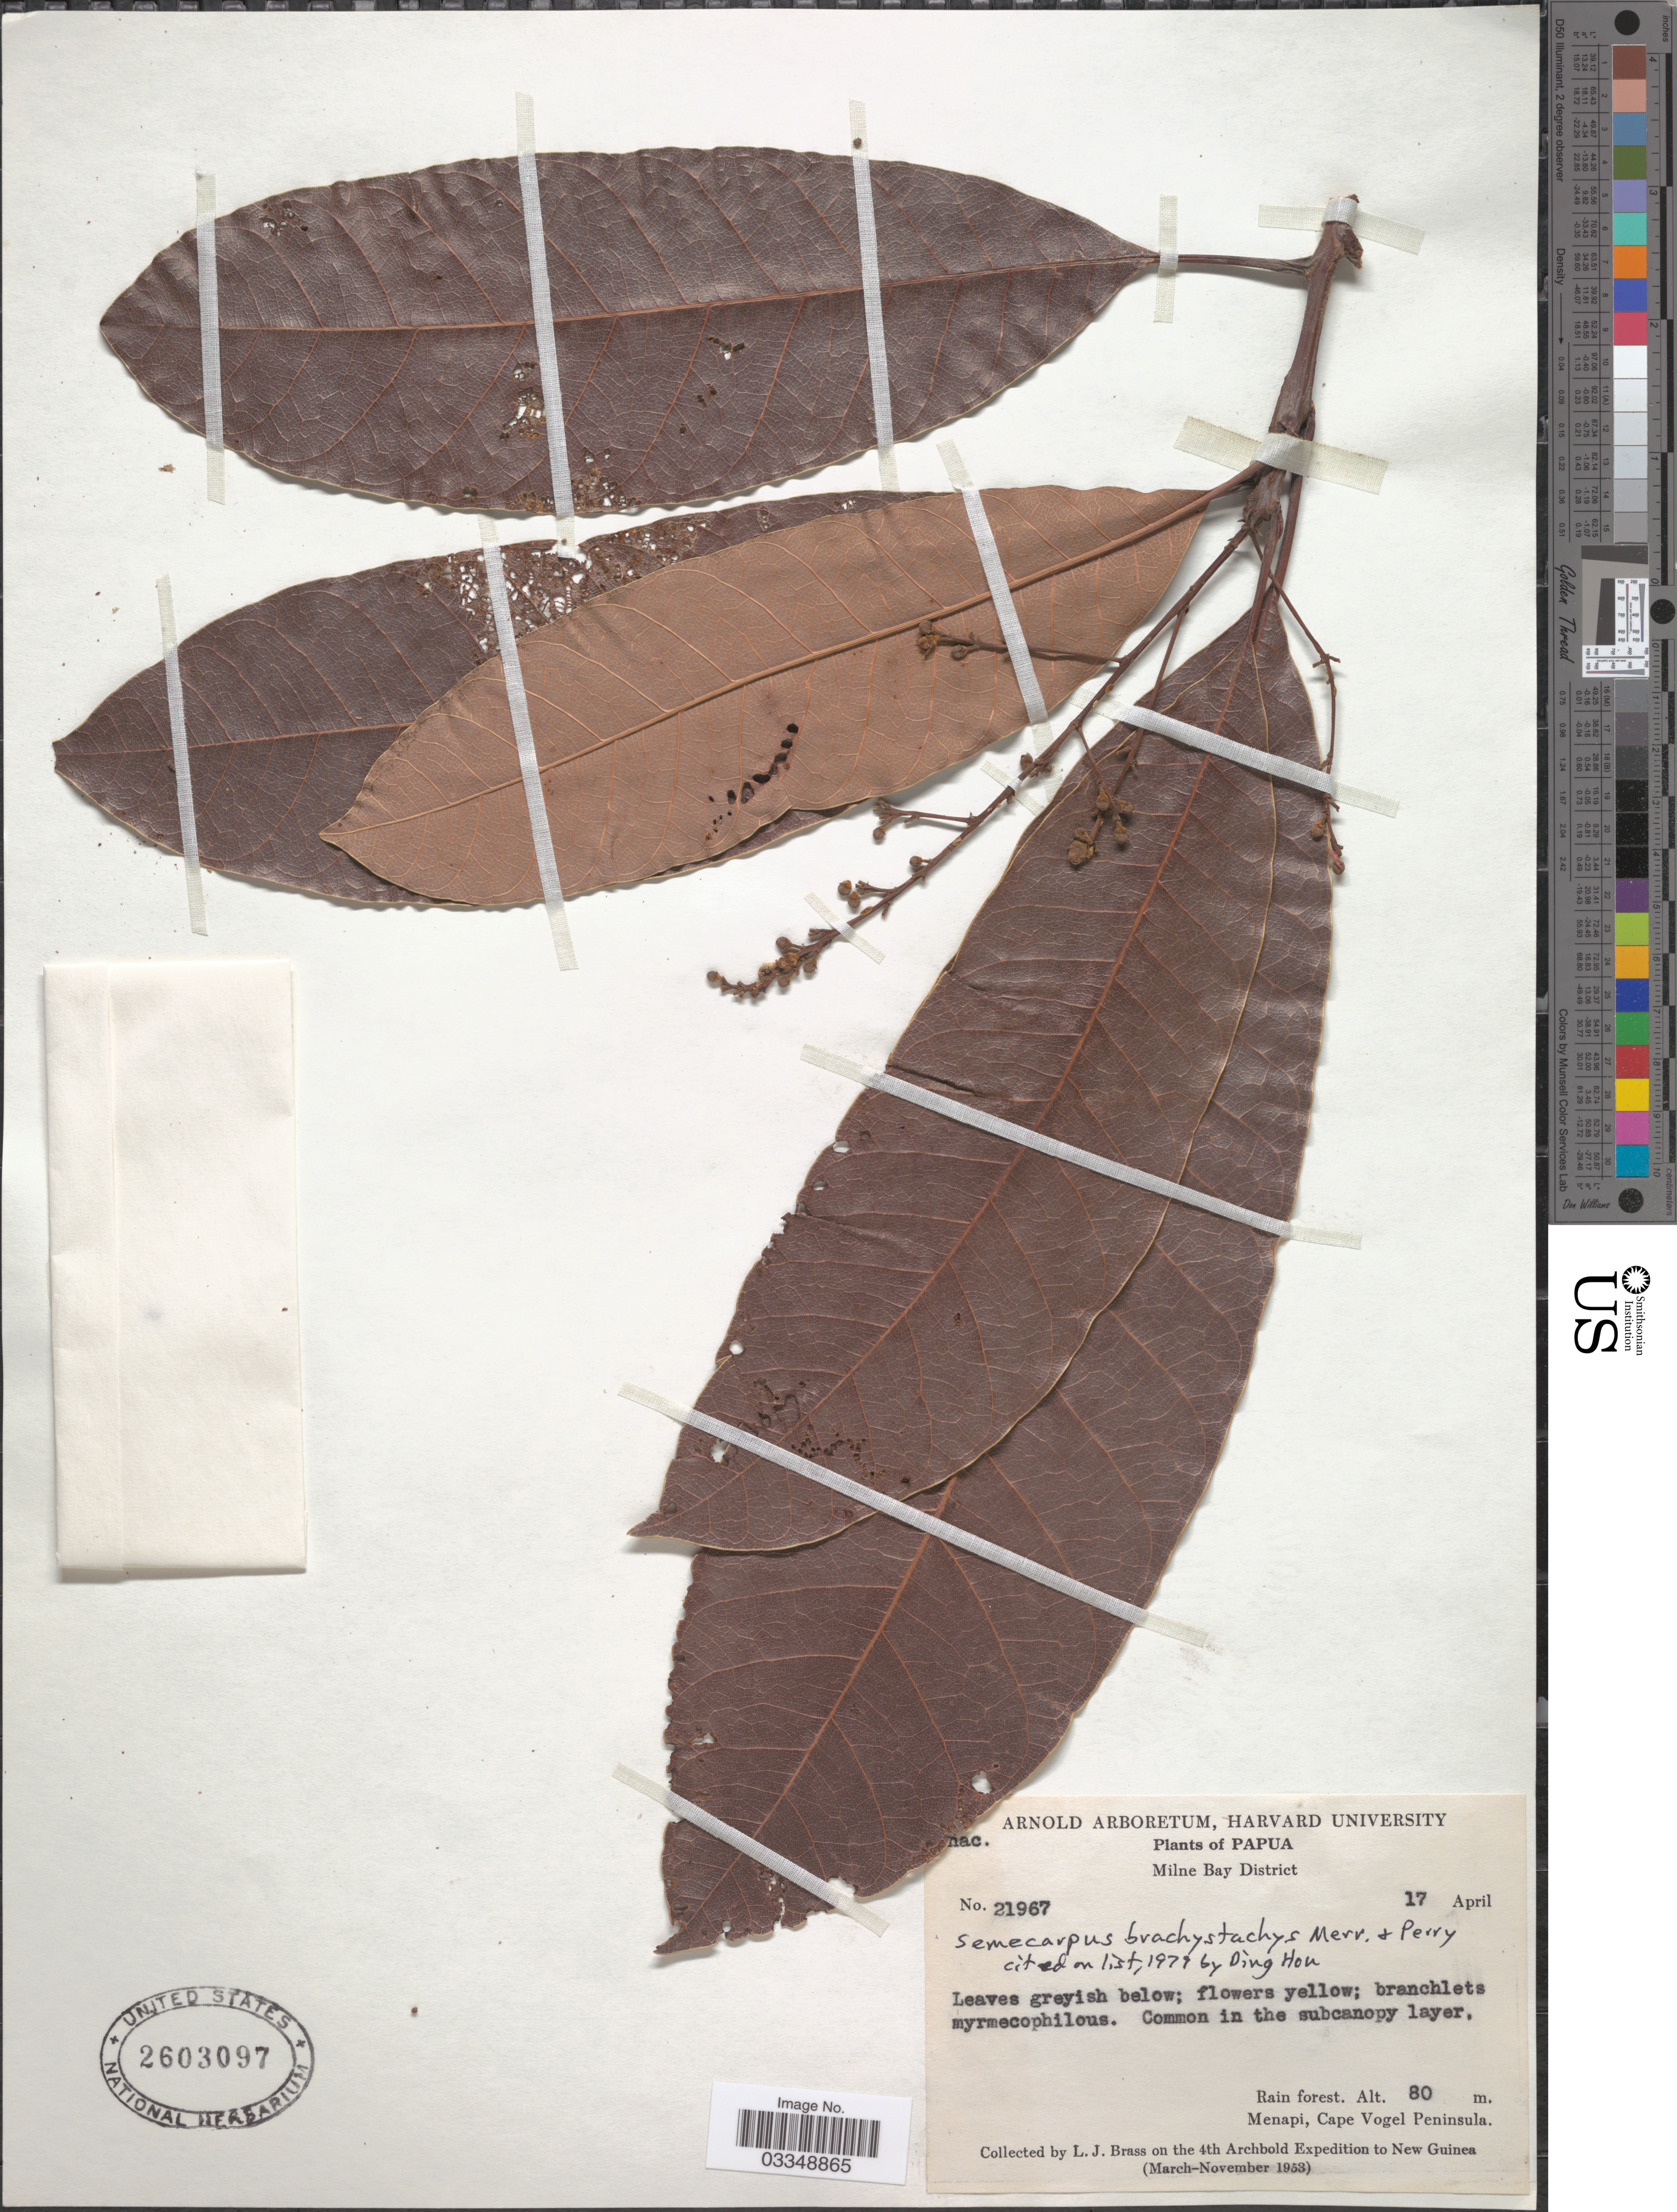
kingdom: Plantae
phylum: Tracheophyta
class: Magnoliopsida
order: Sapindales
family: Anacardiaceae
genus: Semecarpus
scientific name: Semecarpus brachystachys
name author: Merr. & L.M. Perry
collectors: L. J. Brass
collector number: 21967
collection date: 1953-04-17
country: Papua New Guinea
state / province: Milne Bay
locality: Papua. Milne Bay District. Menapi, Cape Vogel Peninsula. New Guinea.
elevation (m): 80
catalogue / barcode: US 2603097